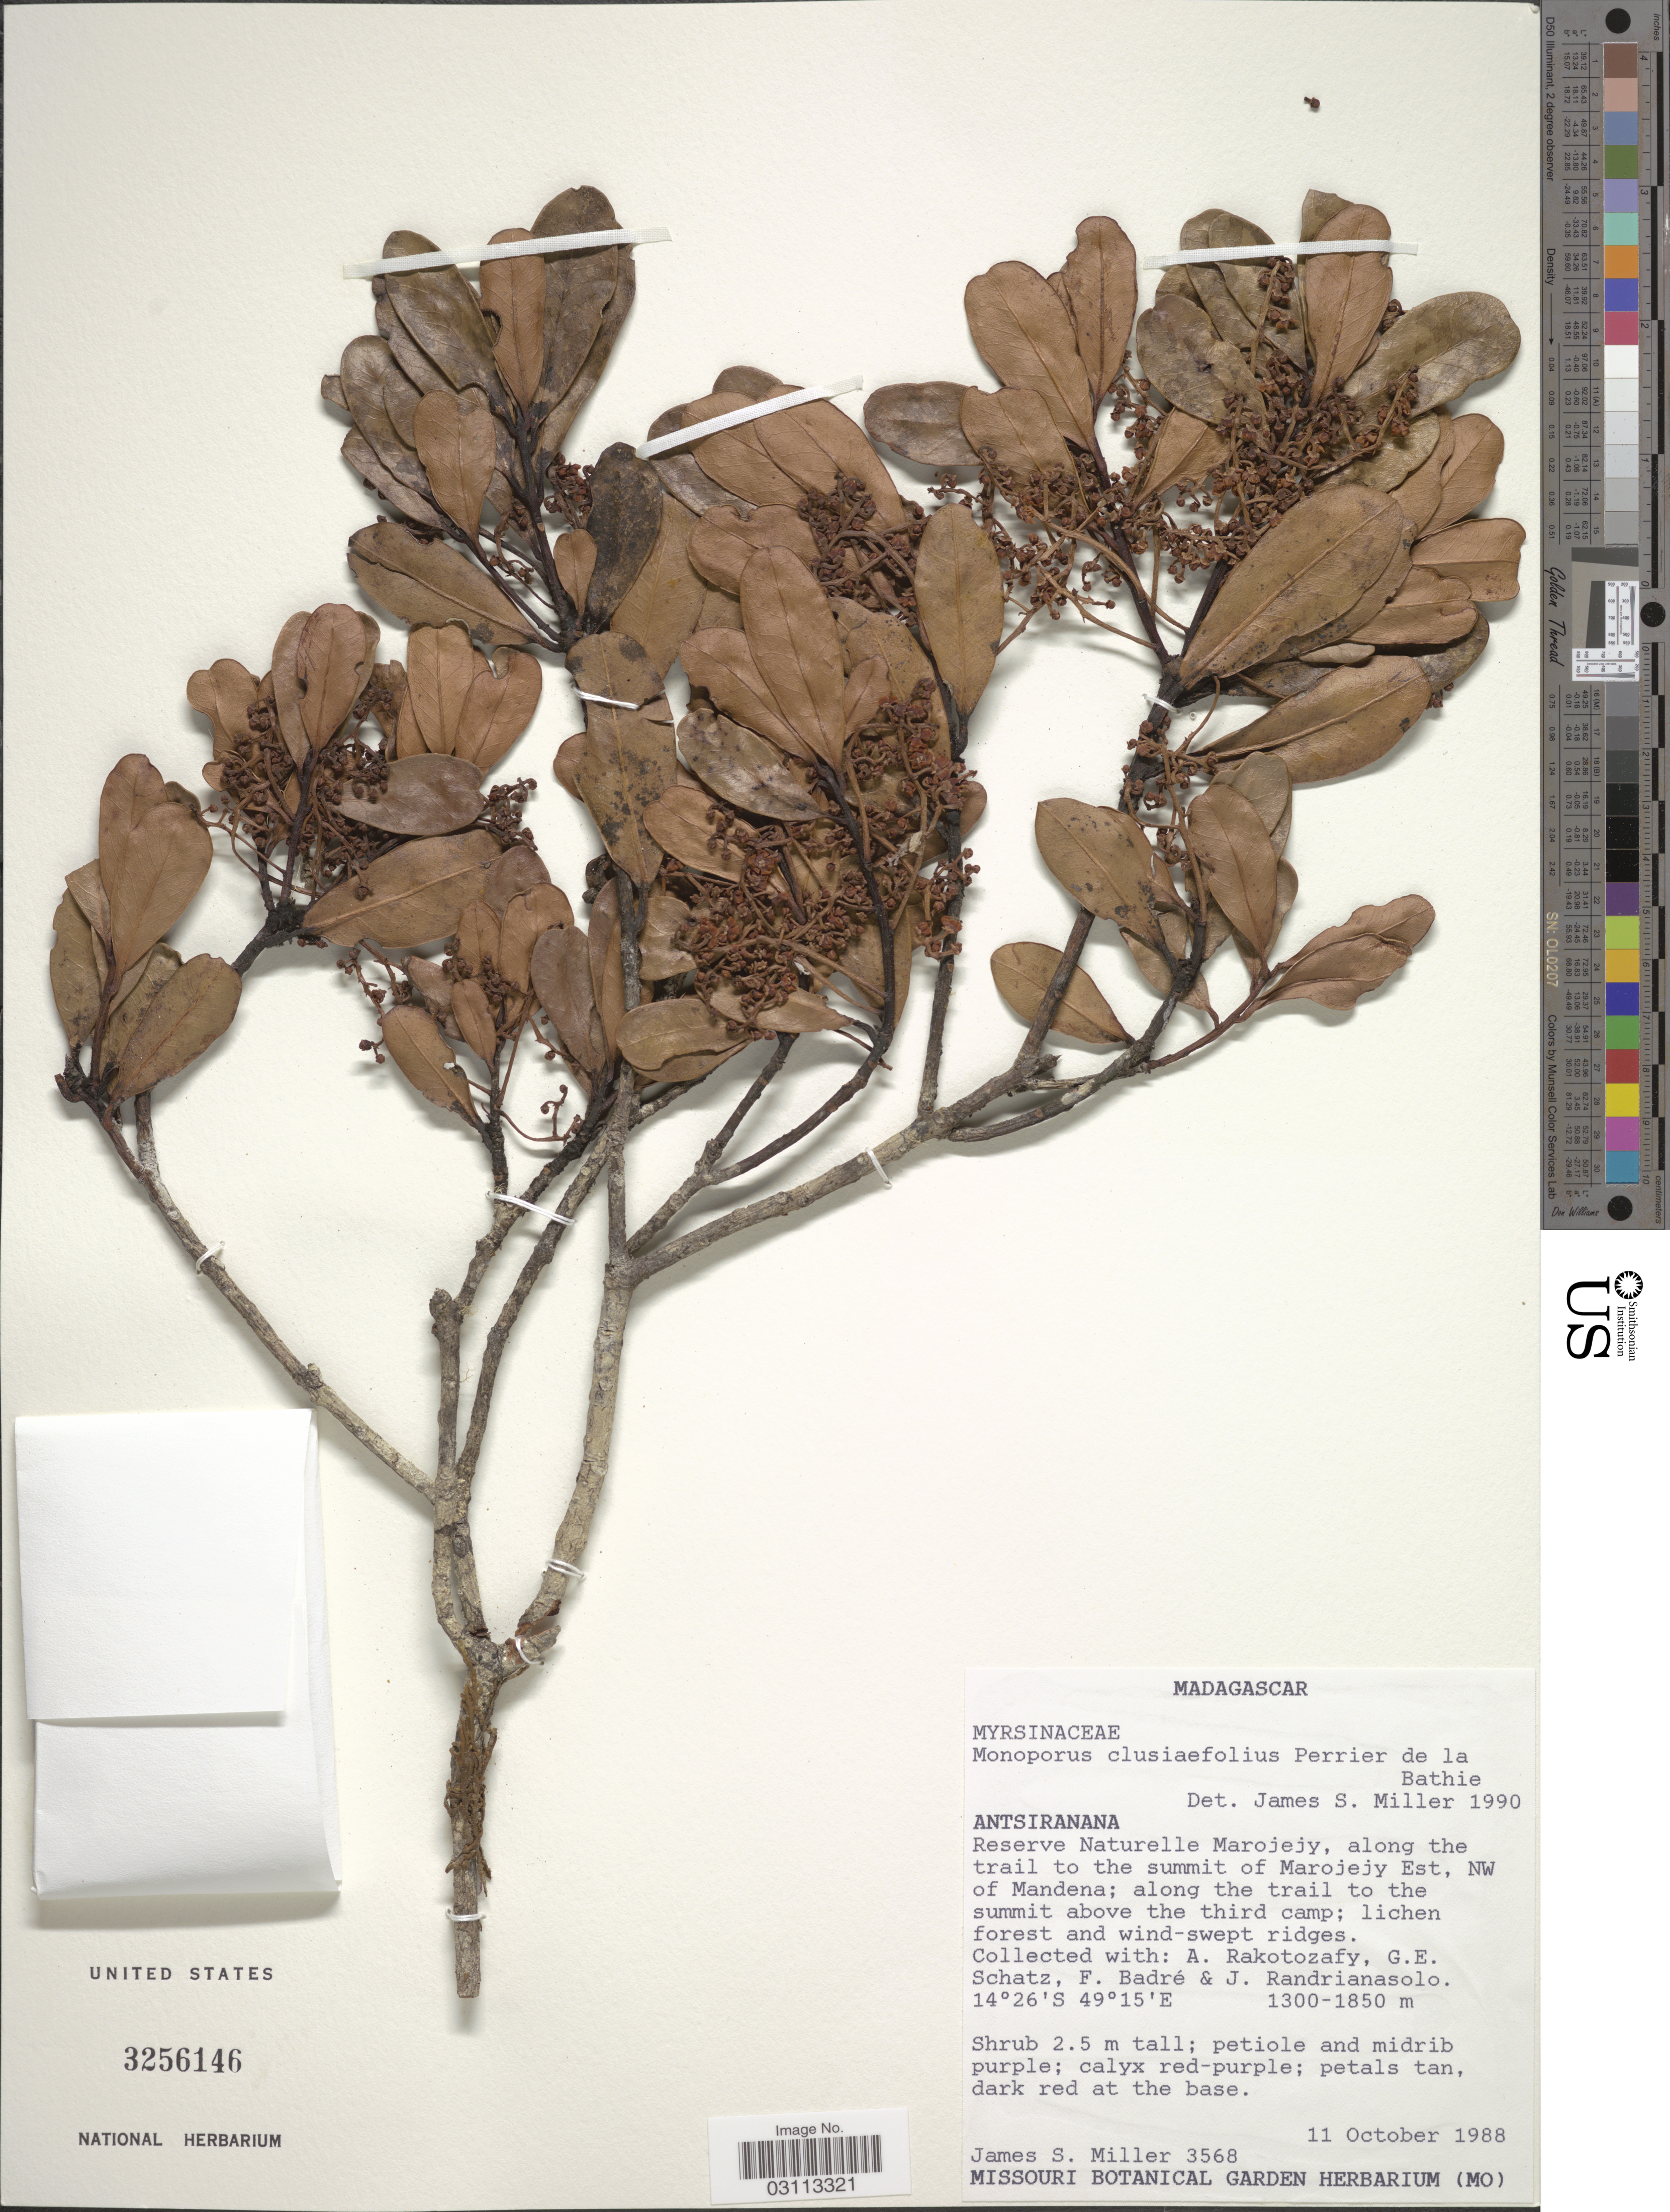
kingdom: Plantae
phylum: Tracheophyta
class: Magnoliopsida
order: Ericales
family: Primulaceae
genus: Monoporus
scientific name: Monoporus clusiifolius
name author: H. Perrier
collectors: J. S. Miller, A. Rakotozafy, G. Schatz, F. Badré & J. Randrianasolo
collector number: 3568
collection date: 1988-10-11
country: Madagascar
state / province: Sava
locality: Reserve Naturelle Marojejy, along the trail to the summit of Marojejy Est, NW of Mandena.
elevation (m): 1300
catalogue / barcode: US 3256146